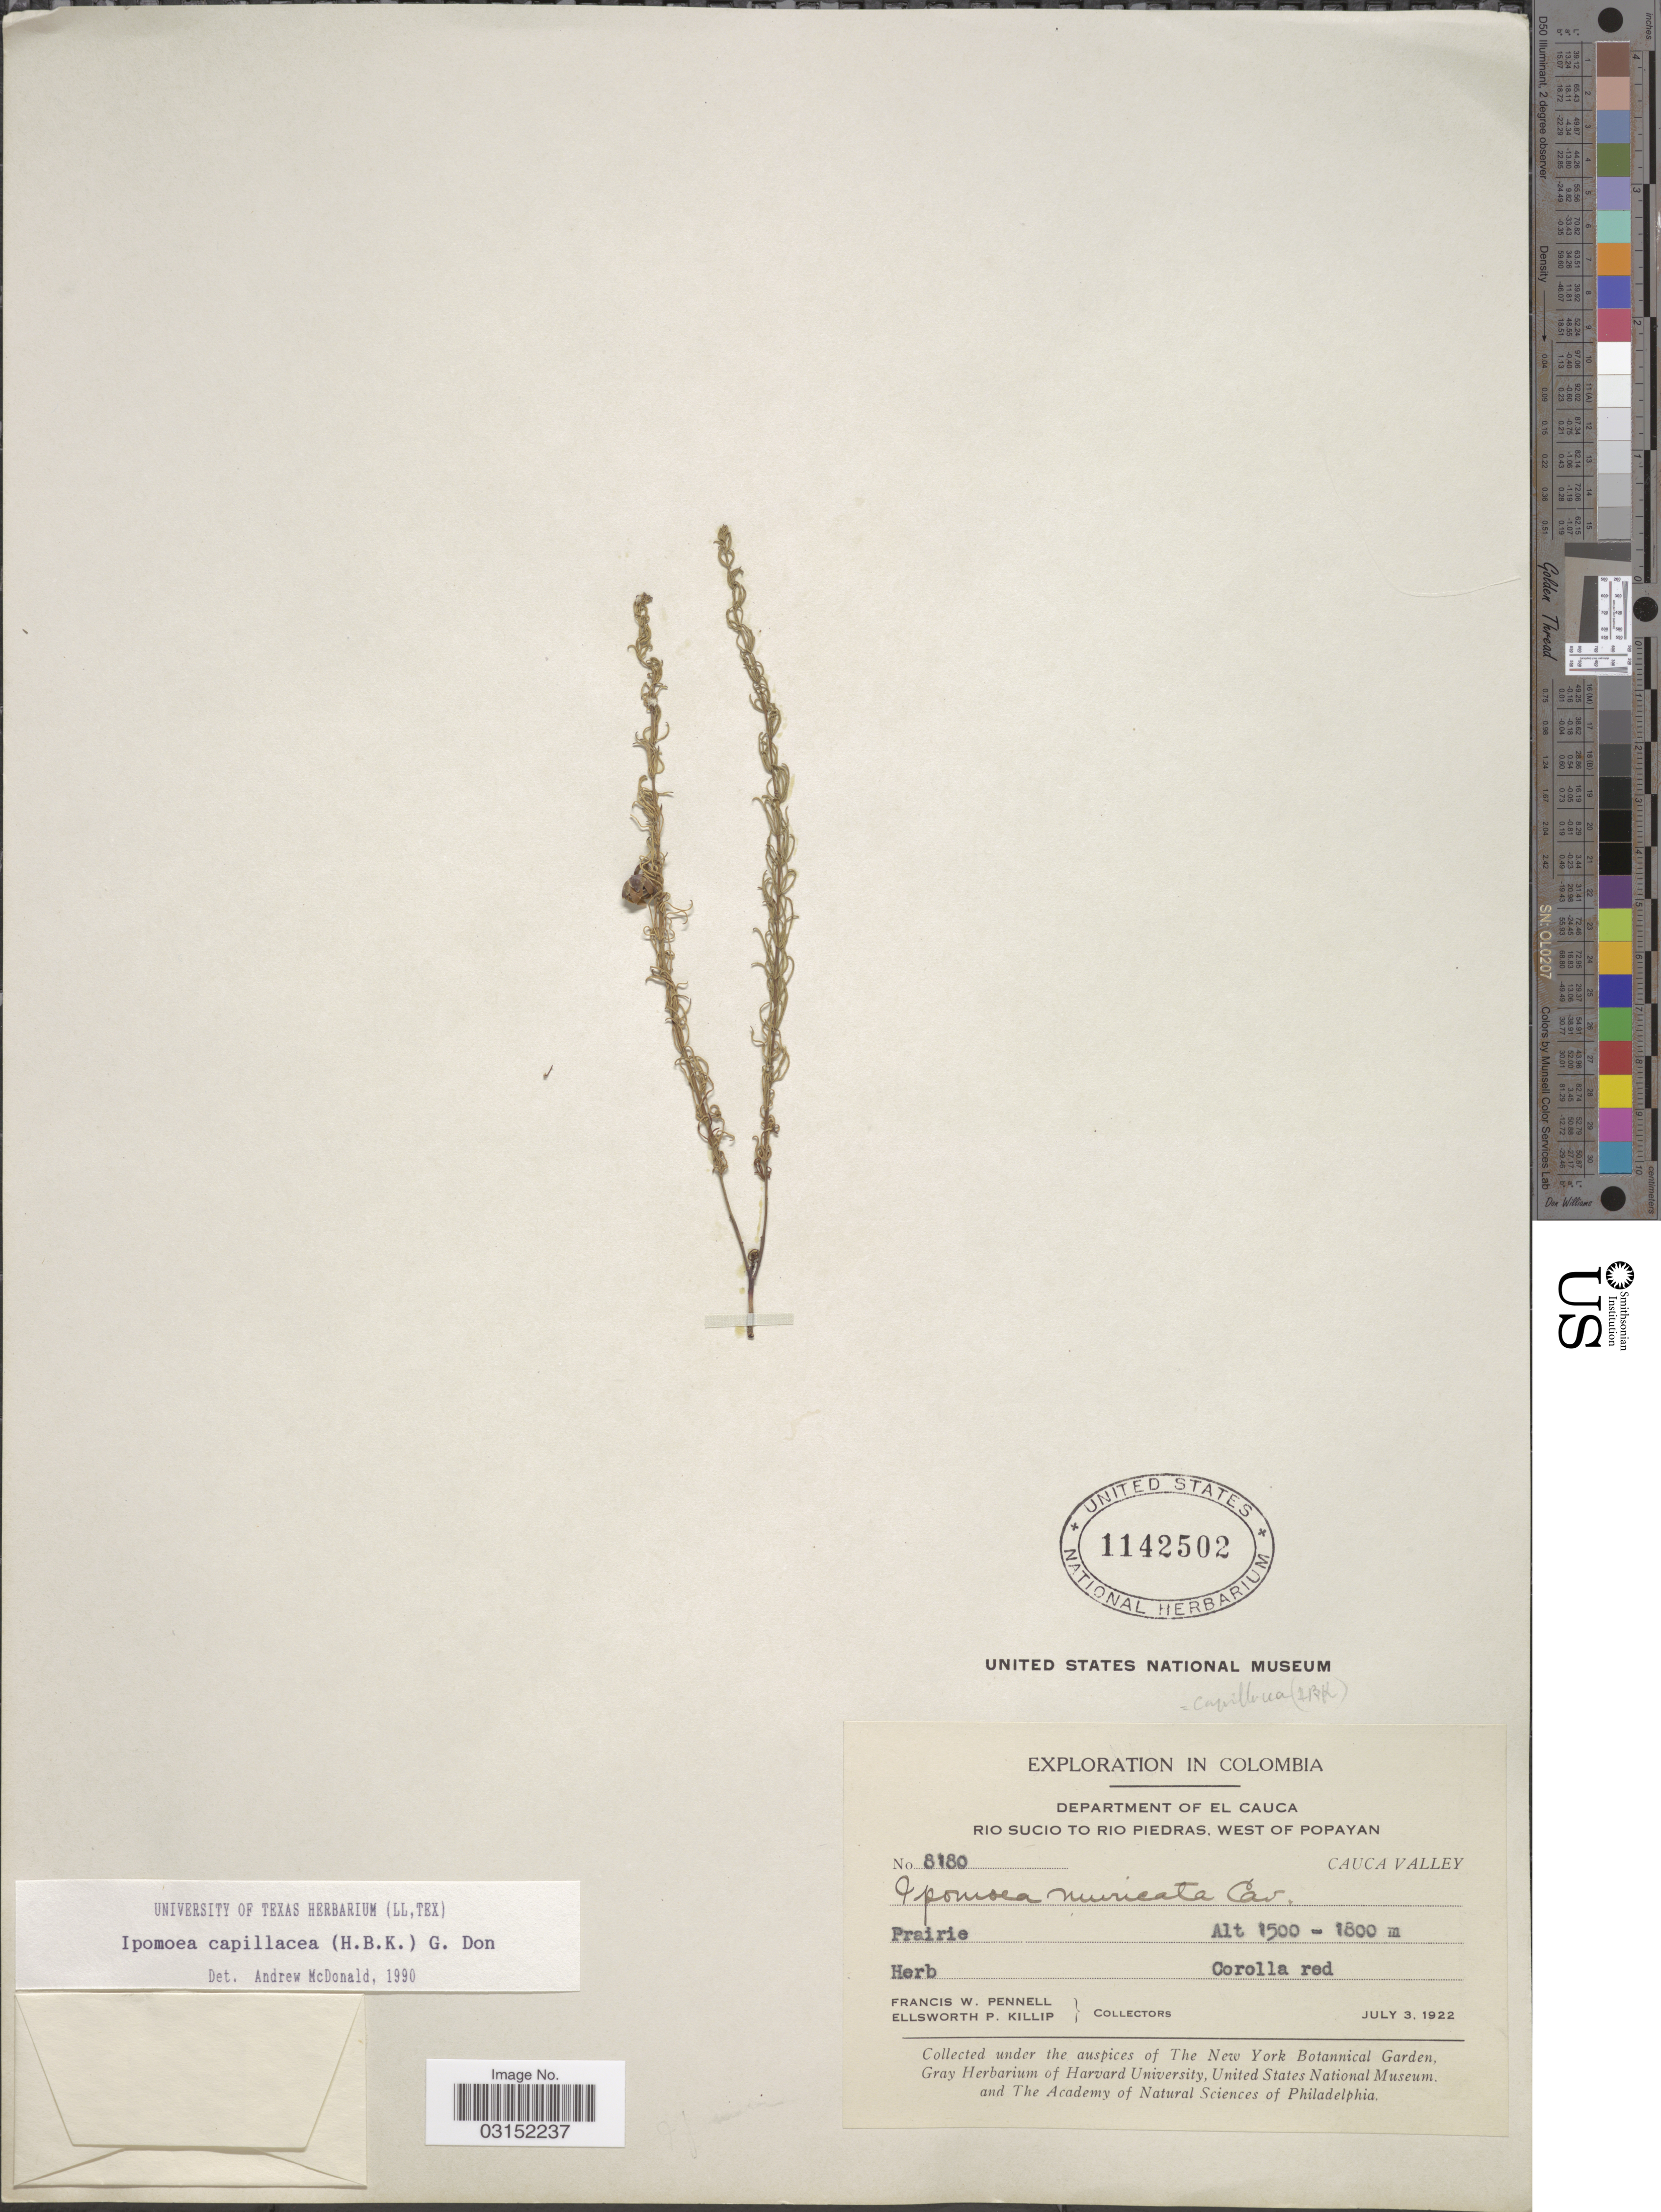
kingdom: Plantae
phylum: Tracheophyta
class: Magnoliopsida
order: Solanales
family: Convolvulaceae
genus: Ipomoea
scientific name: Ipomoea capillacea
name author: (Kunth) G. Don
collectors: F. W. Pennell & E. P. Killip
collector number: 8180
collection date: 1922-07-03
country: Colombia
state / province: Cauca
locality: Department of El Cauca, Rio Sucio to Rio Piedrasm west of Popayan, Cauca Valley.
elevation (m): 1500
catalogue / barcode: US 1142502